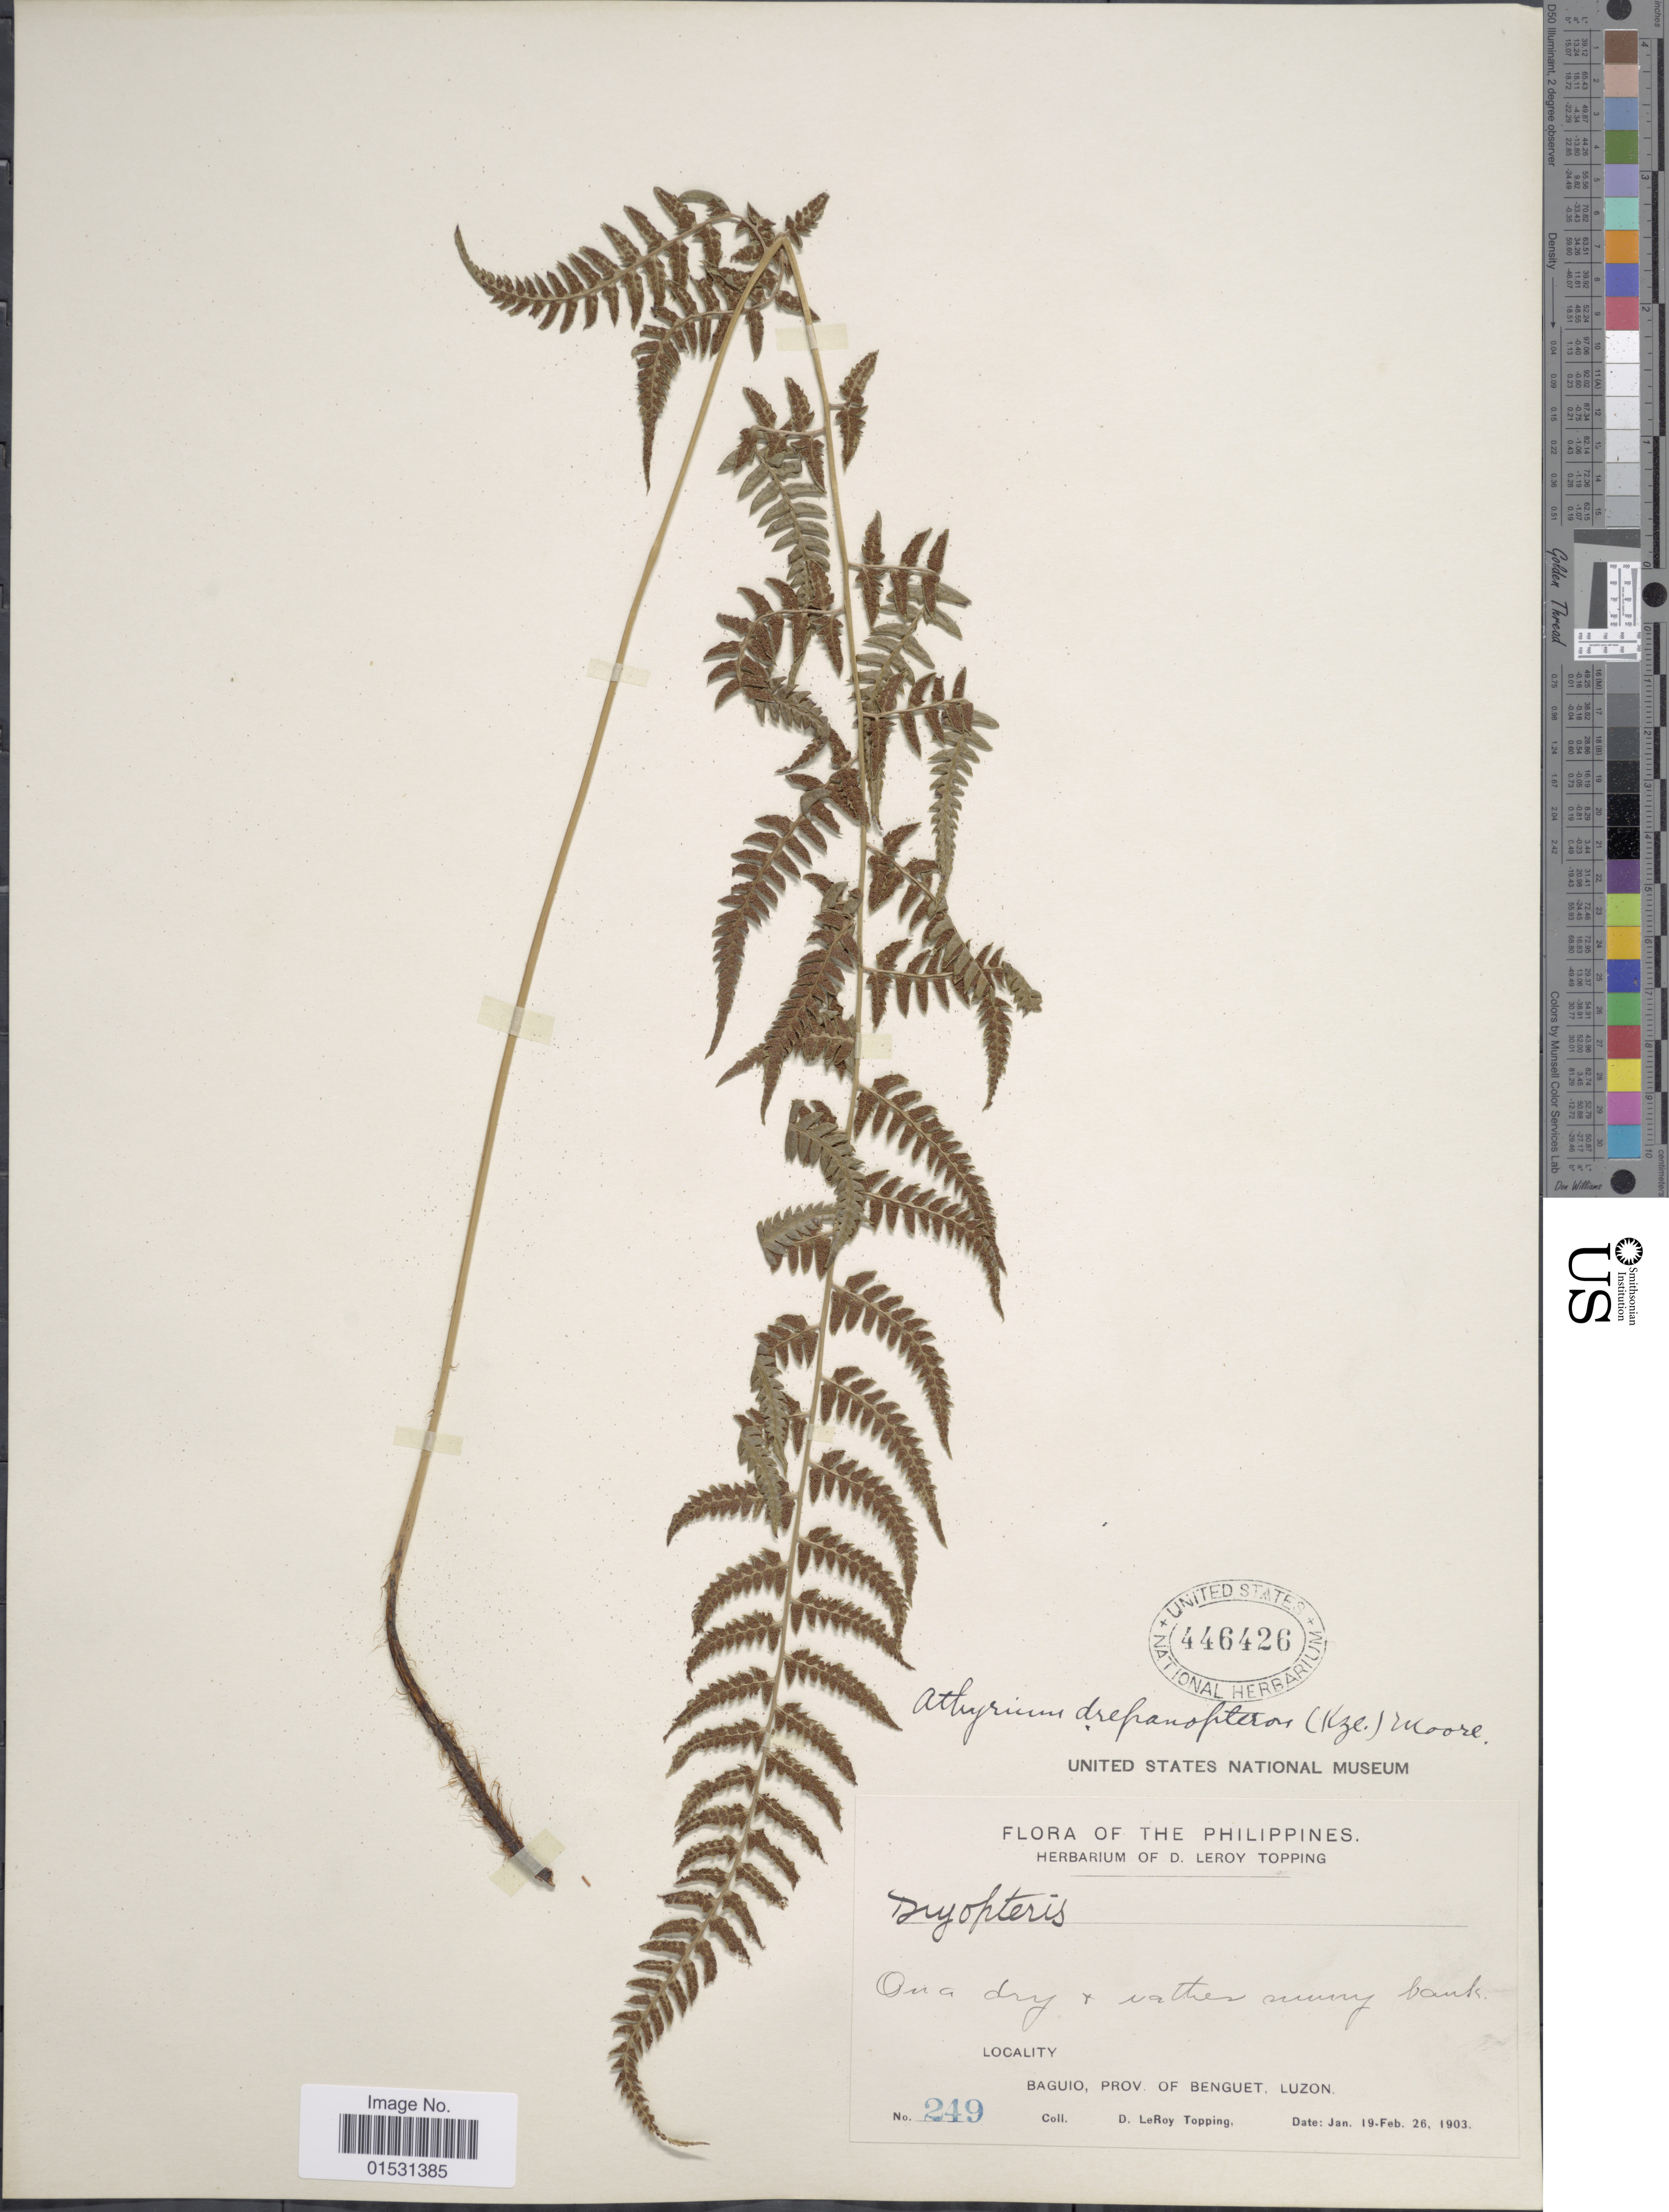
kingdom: Plantae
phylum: Tracheophyta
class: Polypodiopsida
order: Polypodiales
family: Athyriaceae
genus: Athyrium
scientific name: Athyrium drepanopterum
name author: (Kunze) A. Braun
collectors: D. L. Topping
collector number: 249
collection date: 1903-01-19/1903-02-26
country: Philippines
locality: Baguio, Prov. of Benguet, Luzon.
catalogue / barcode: US 446426